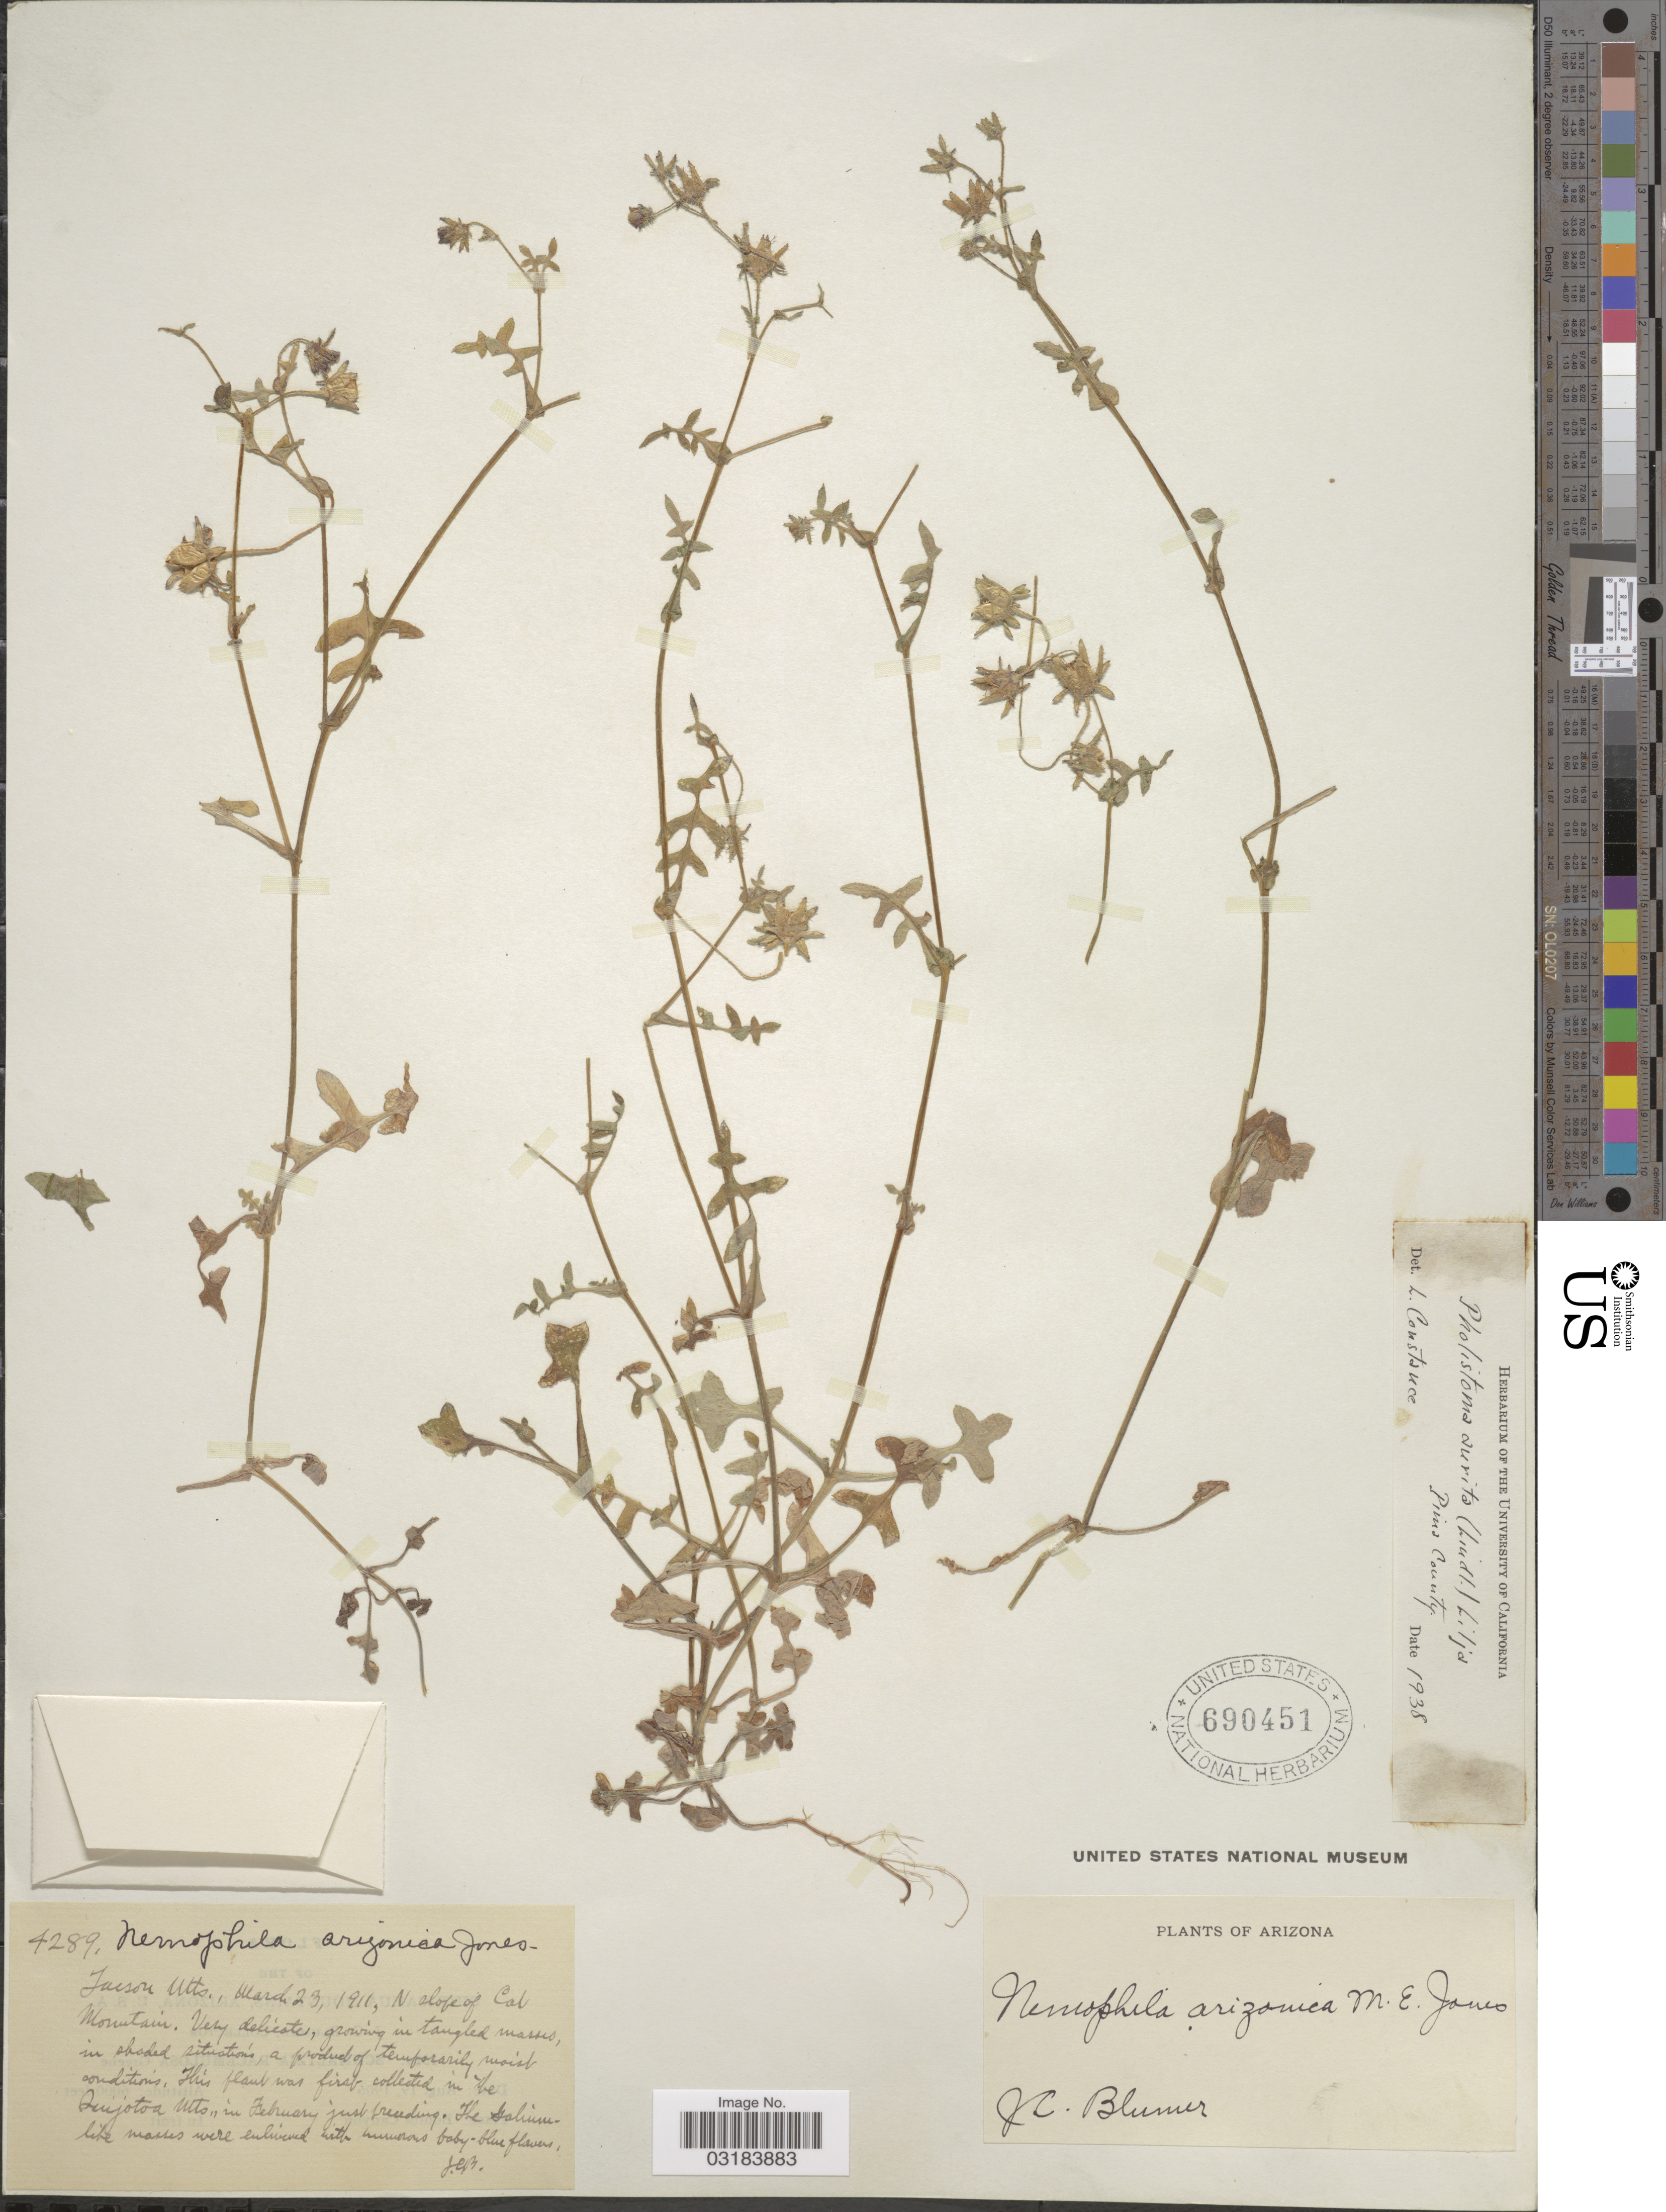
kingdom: Plantae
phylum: Tracheophyta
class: Magnoliopsida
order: Boraginales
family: Hydrophyllaceae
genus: Pholistoma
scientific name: Pholistoma auritum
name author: (Lindl.) Lilja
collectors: J. C. Blumer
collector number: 4289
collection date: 1911-03-23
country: United States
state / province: Arizona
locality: Tucson Mts., N slope of Cal Mountain.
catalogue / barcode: US 690451